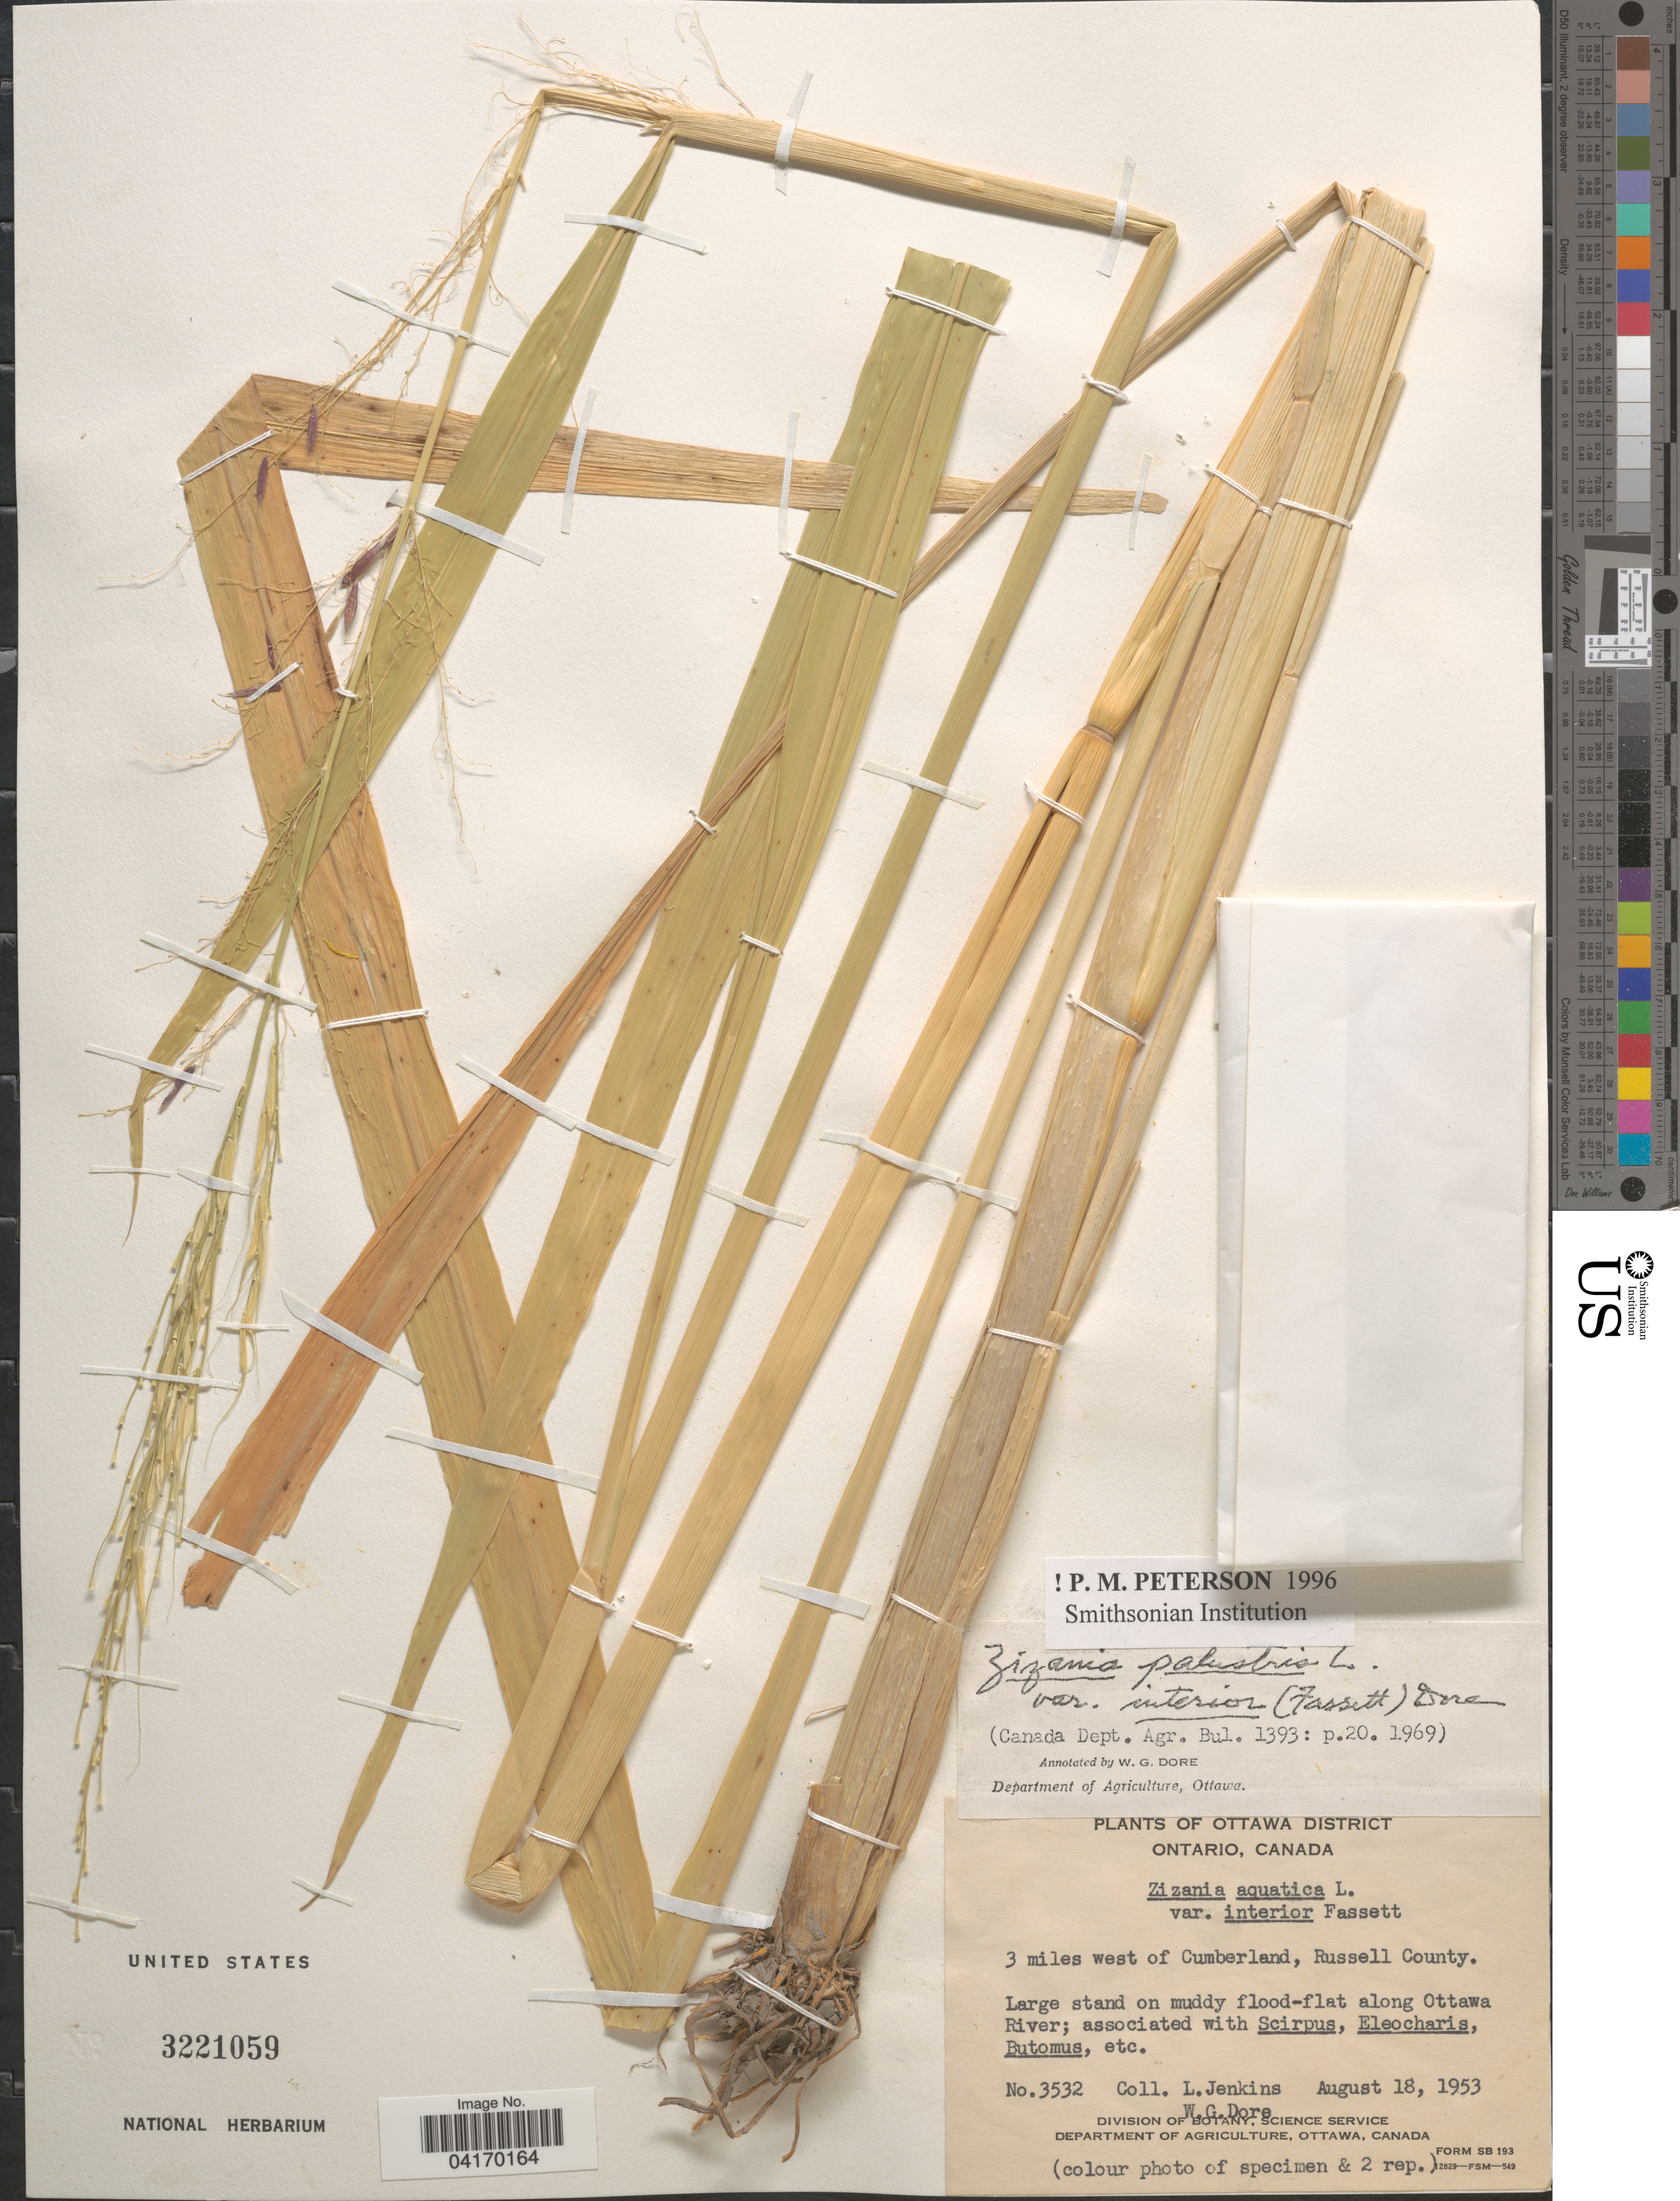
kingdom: Plantae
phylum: Tracheophyta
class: Liliopsida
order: Poales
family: Poaceae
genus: Zizania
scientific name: Zizania palustris var. interior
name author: L.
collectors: L. Jenkins & W. Dore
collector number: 3532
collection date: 1953-08-18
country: Canada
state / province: Ontario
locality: Ottawa District. 3 miles west of Cumberland, Russell County. Along Ottawa River.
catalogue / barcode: US 3221059